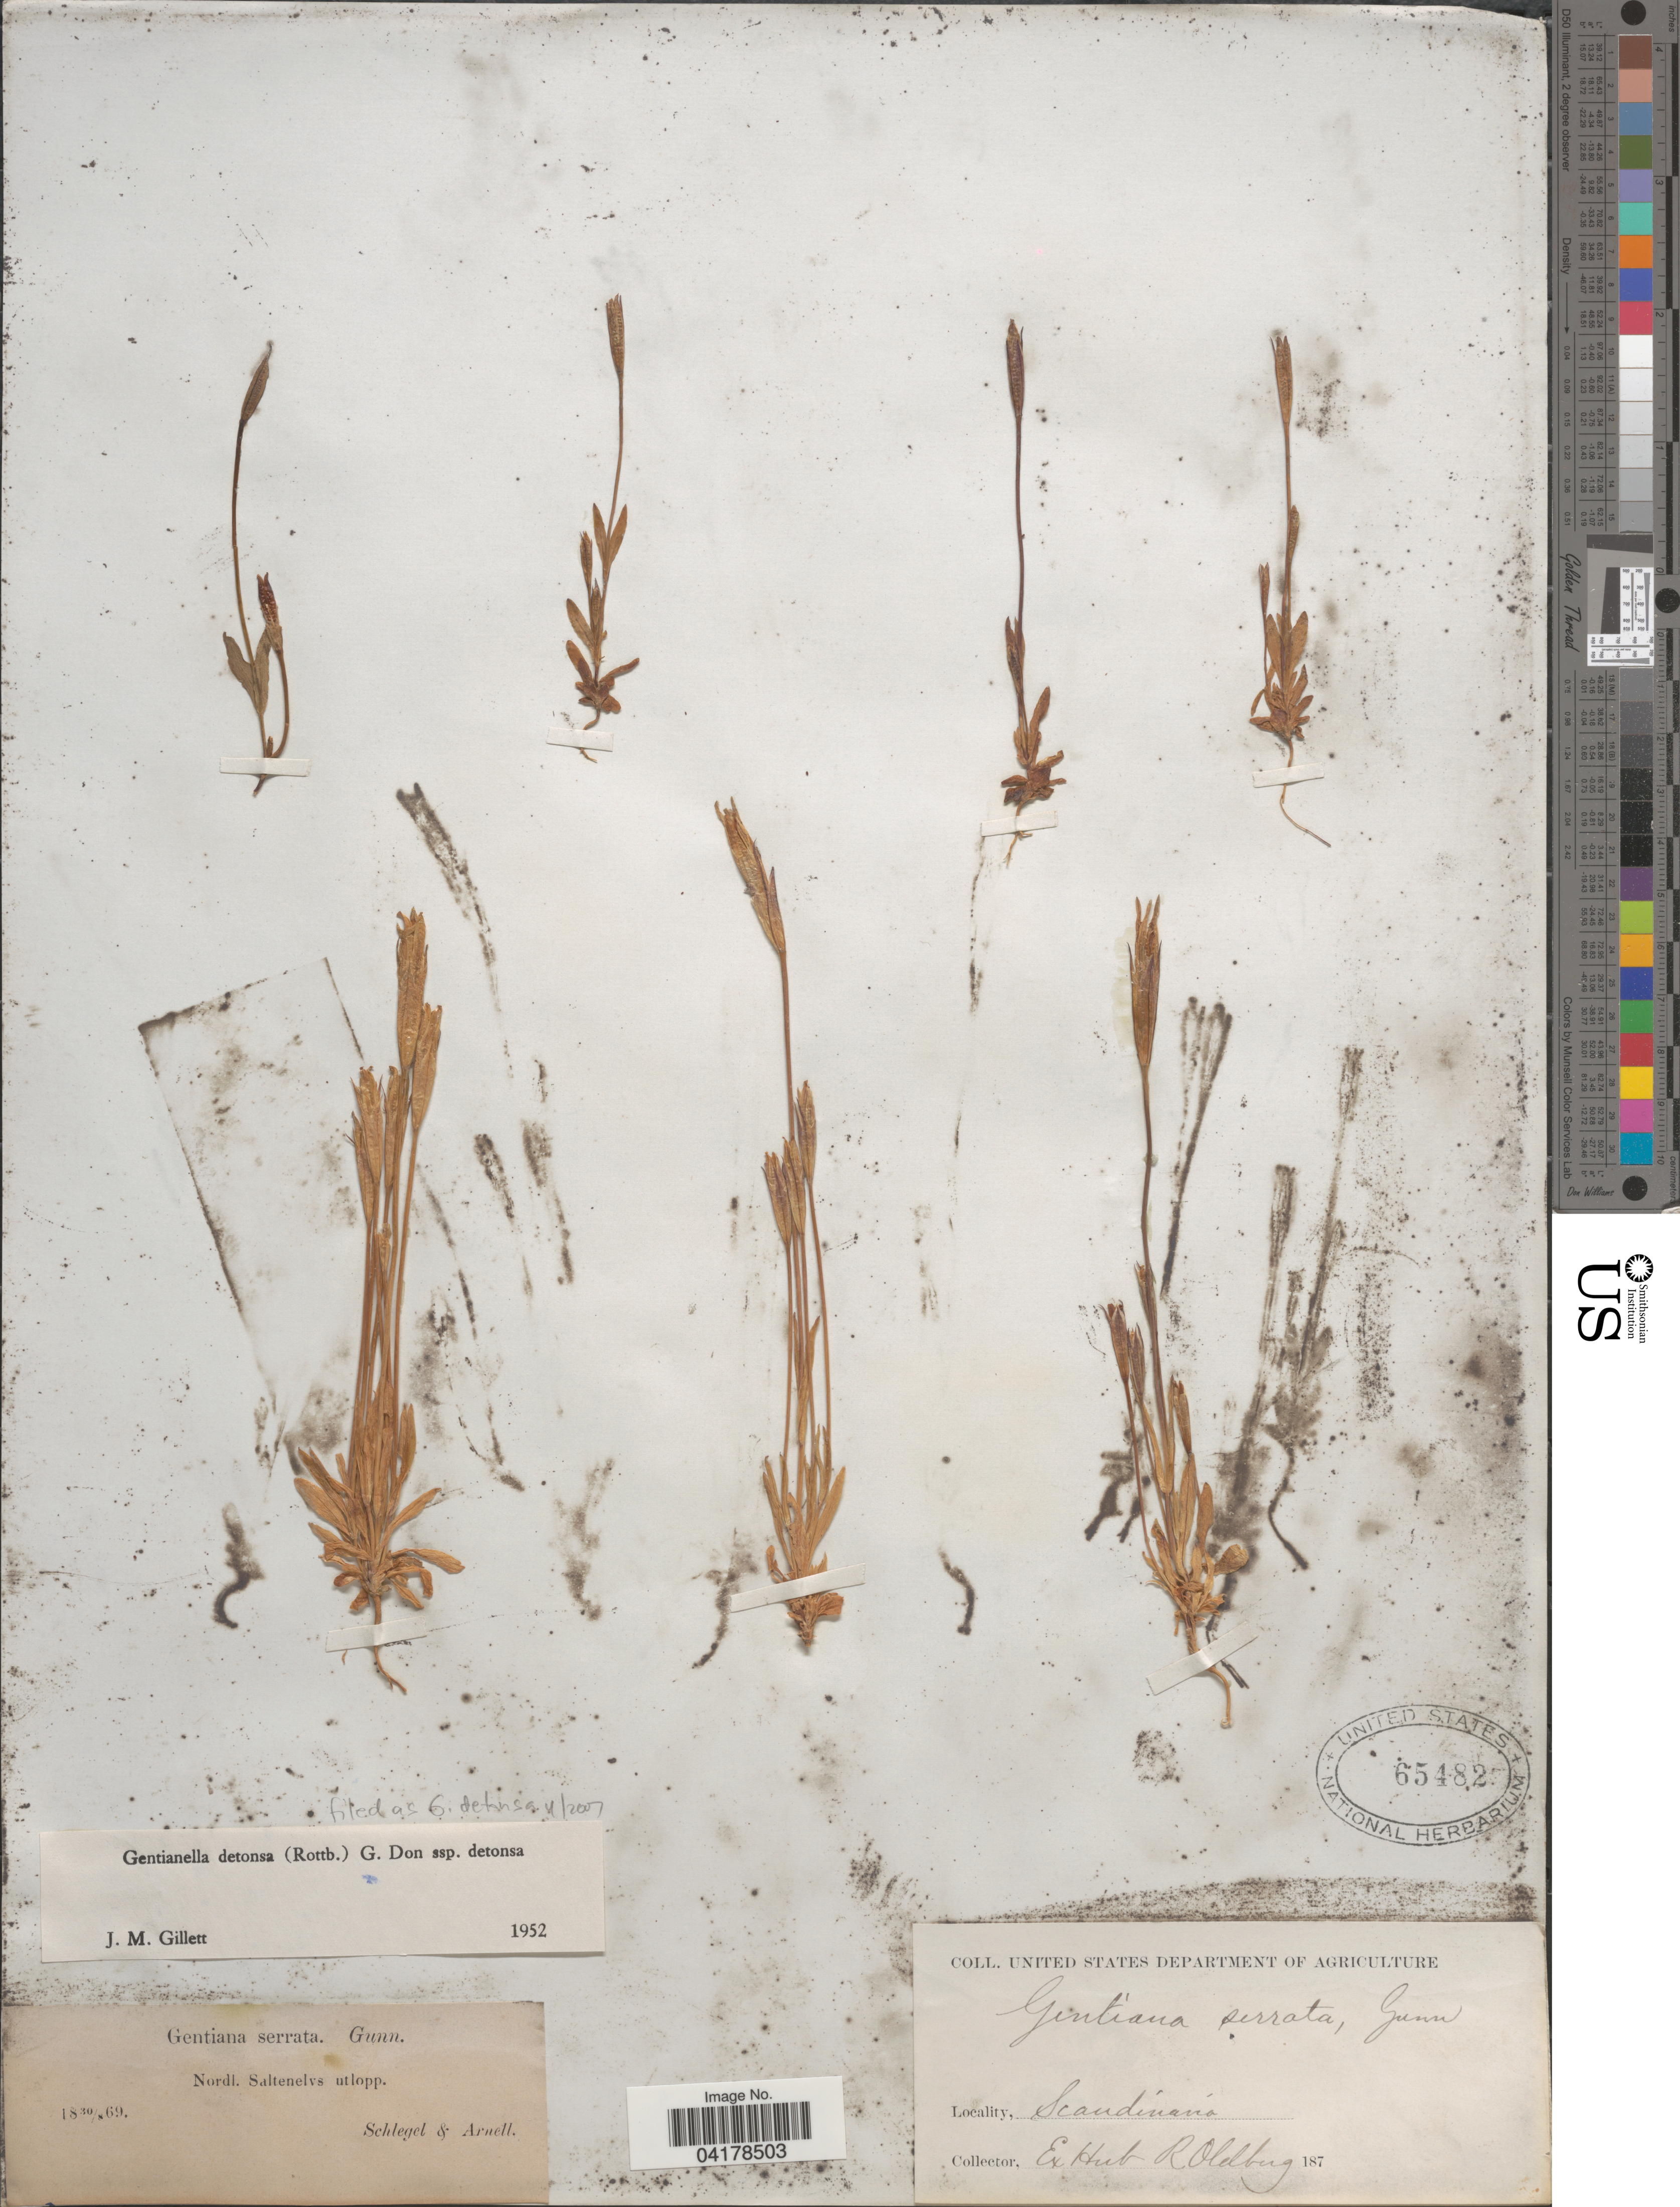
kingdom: Plantae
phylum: Tracheophyta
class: Magnoliopsida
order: Gentianales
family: Gentianaceae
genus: Gentianella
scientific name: Gentianella detonsa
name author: (Rottb.) G. Don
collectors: Schlegel & Arnell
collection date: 1869-08-30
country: Norway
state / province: Nordland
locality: Scandinavia. Nordl. Saltenelv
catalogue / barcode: US 65482